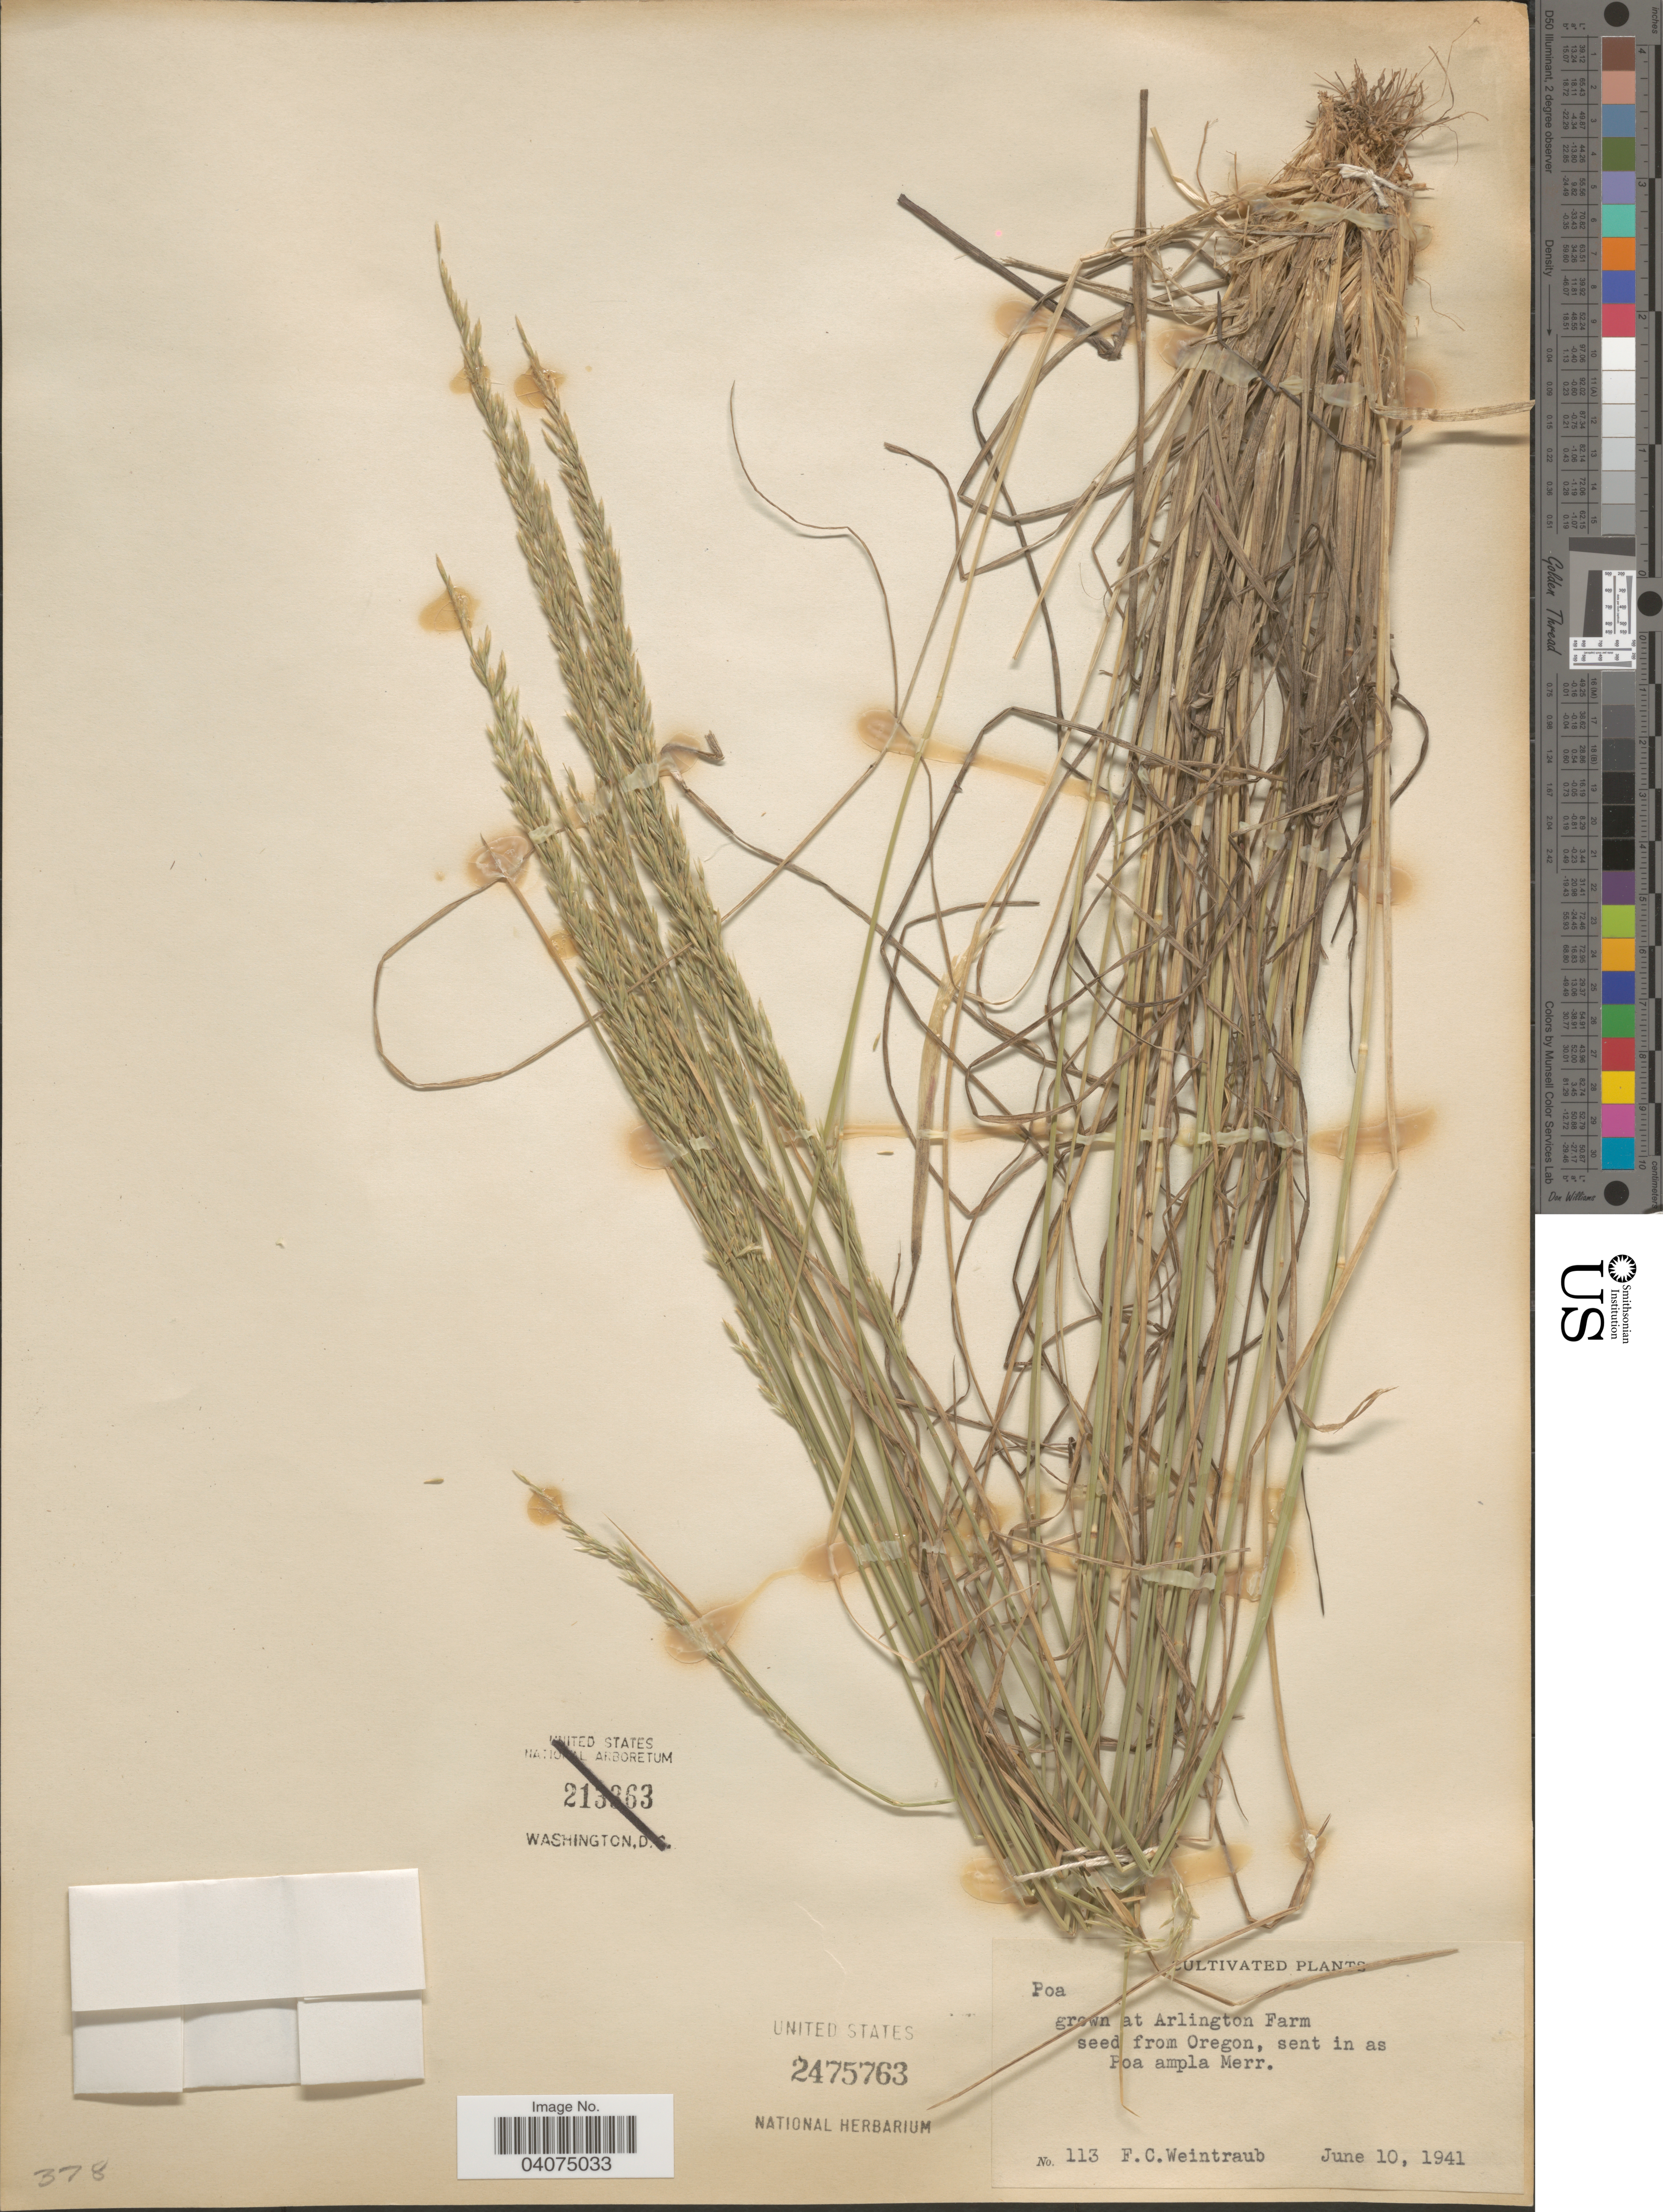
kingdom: Plantae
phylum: Tracheophyta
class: Liliopsida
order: Poales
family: Poaceae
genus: Poa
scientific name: Poa sp.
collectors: F. Weintraub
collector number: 113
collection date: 1941-06-10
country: United States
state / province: Virginia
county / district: Arlington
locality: At Arlington Farm.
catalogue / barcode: US 2475763